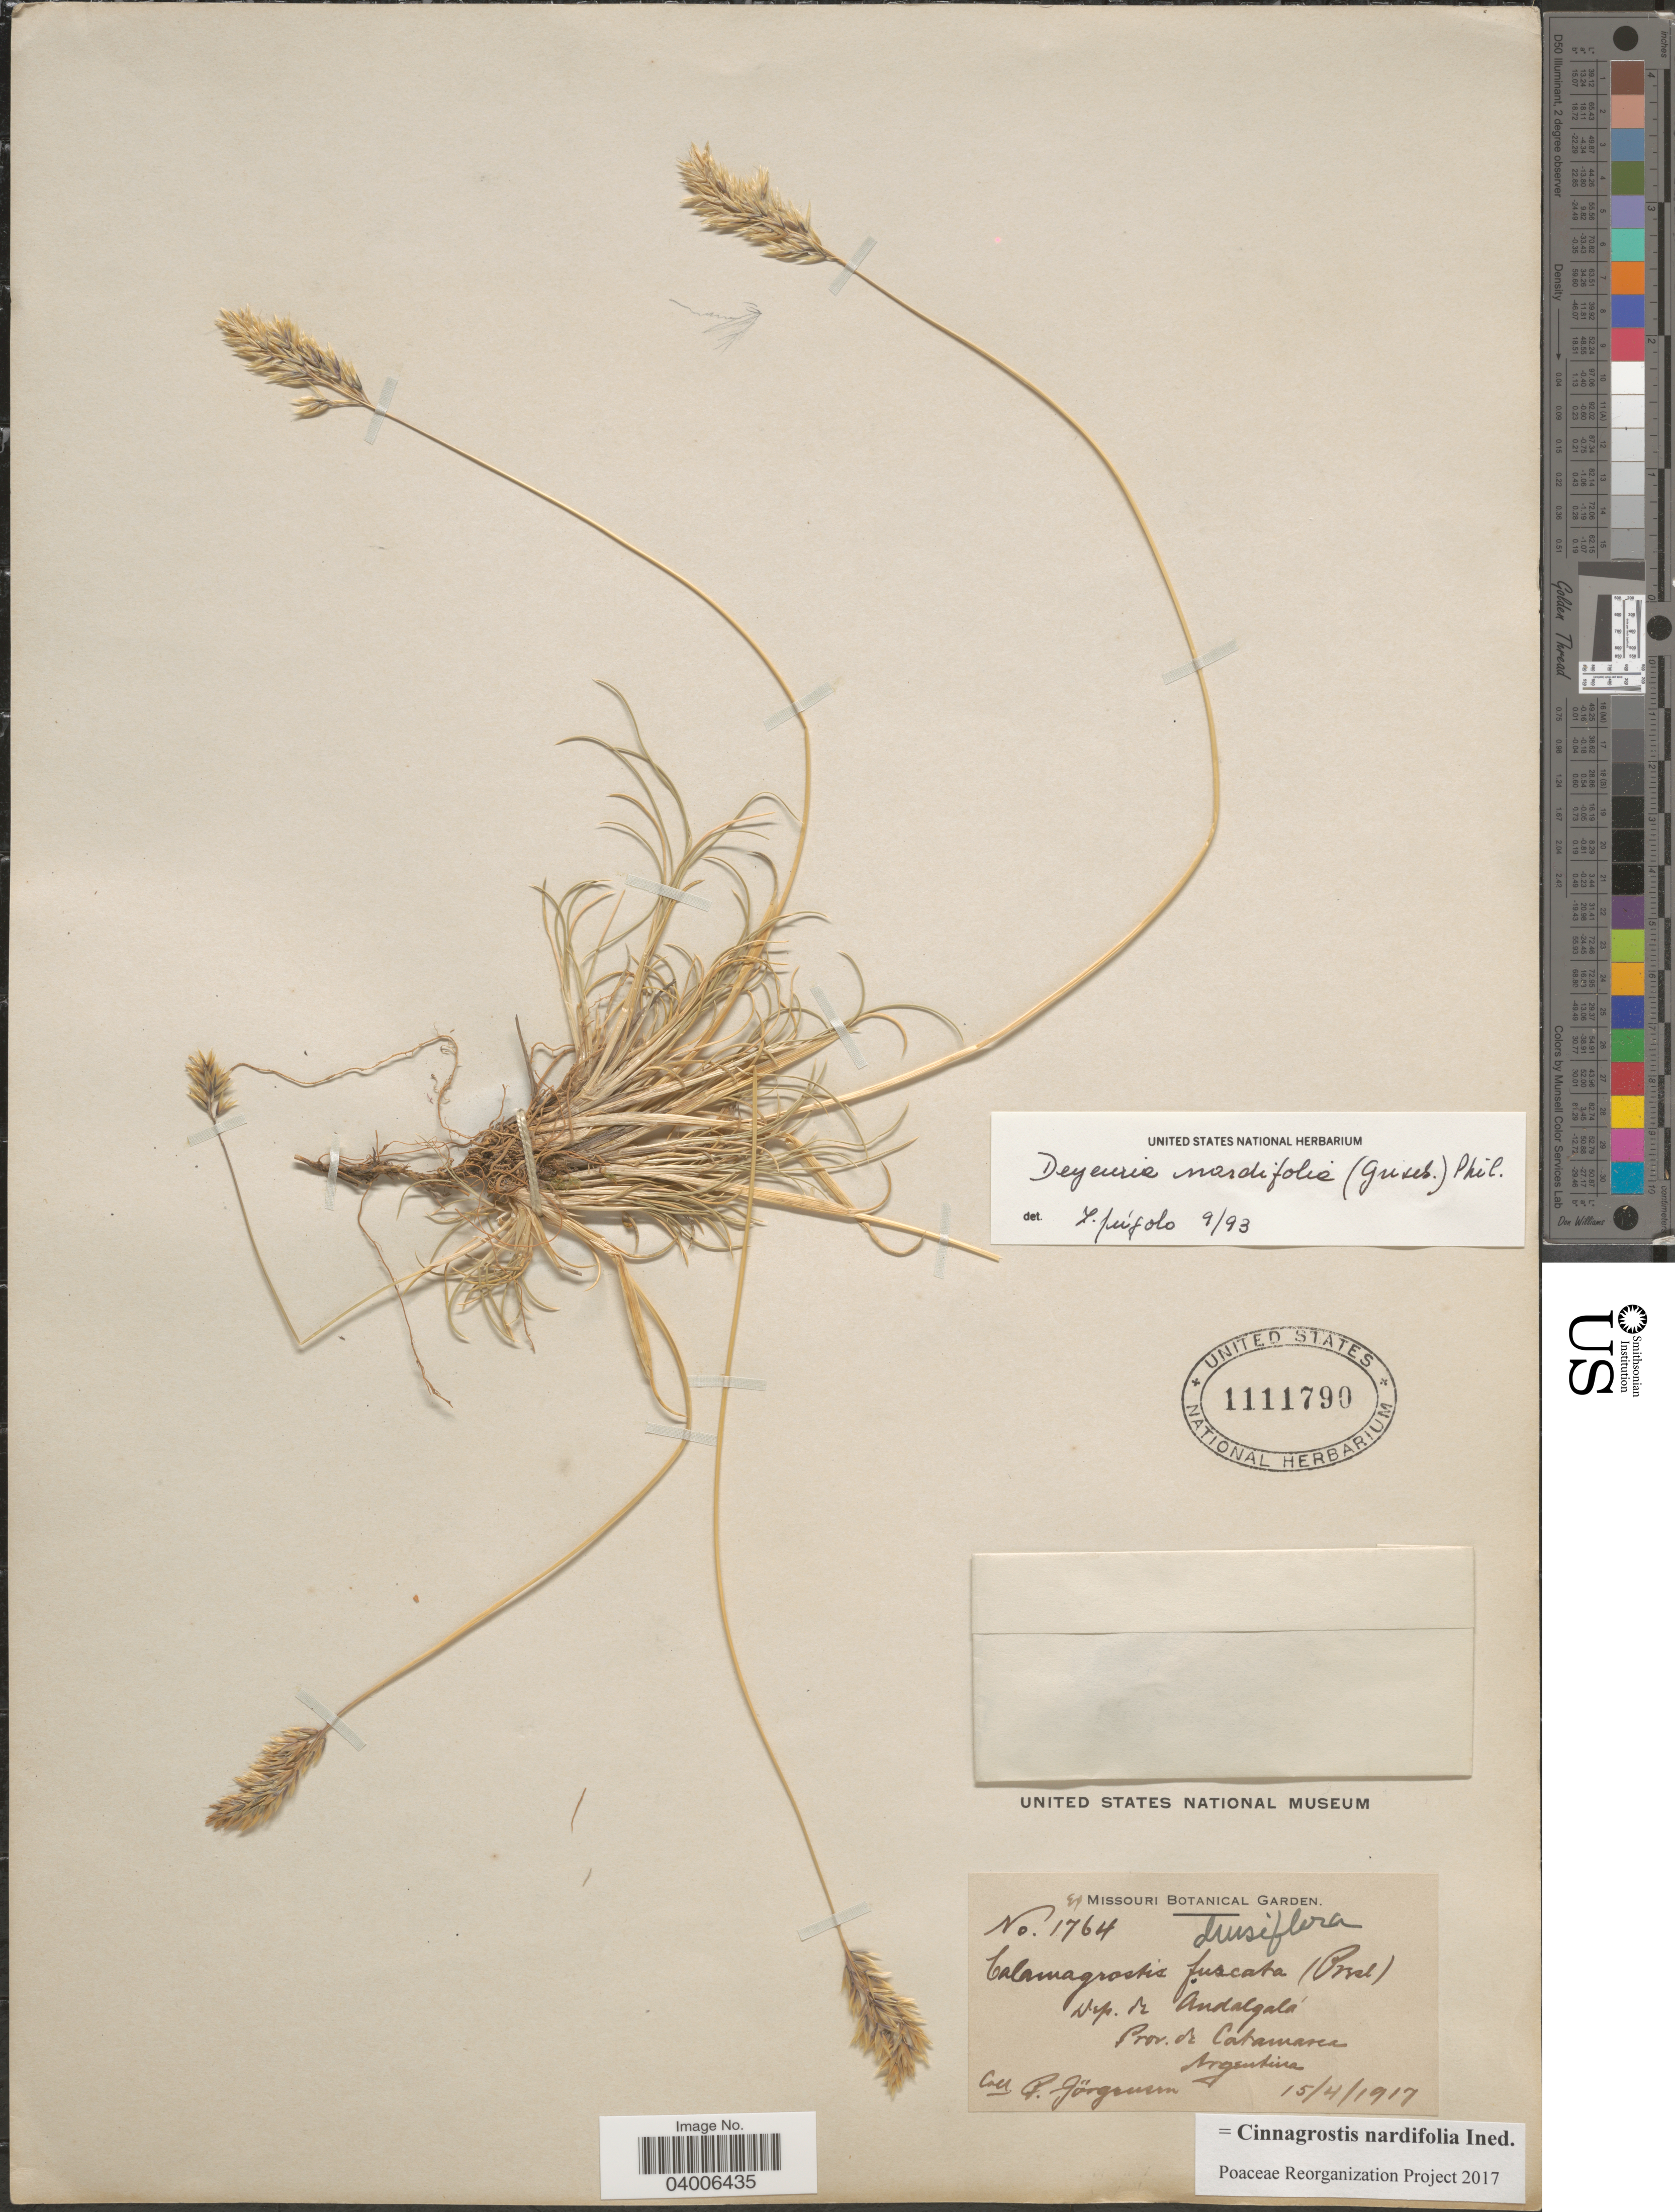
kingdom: Plantae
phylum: Tracheophyta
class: Liliopsida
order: Poales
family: Poaceae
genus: Cinnagrostis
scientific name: Cinnagrostis velutina var. nardifolia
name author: (Griseb.) P.M. Peterson et al.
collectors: P. Jörgensen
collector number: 1764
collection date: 1917-04-15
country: Argentina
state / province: Catamarca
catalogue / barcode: US 1111790